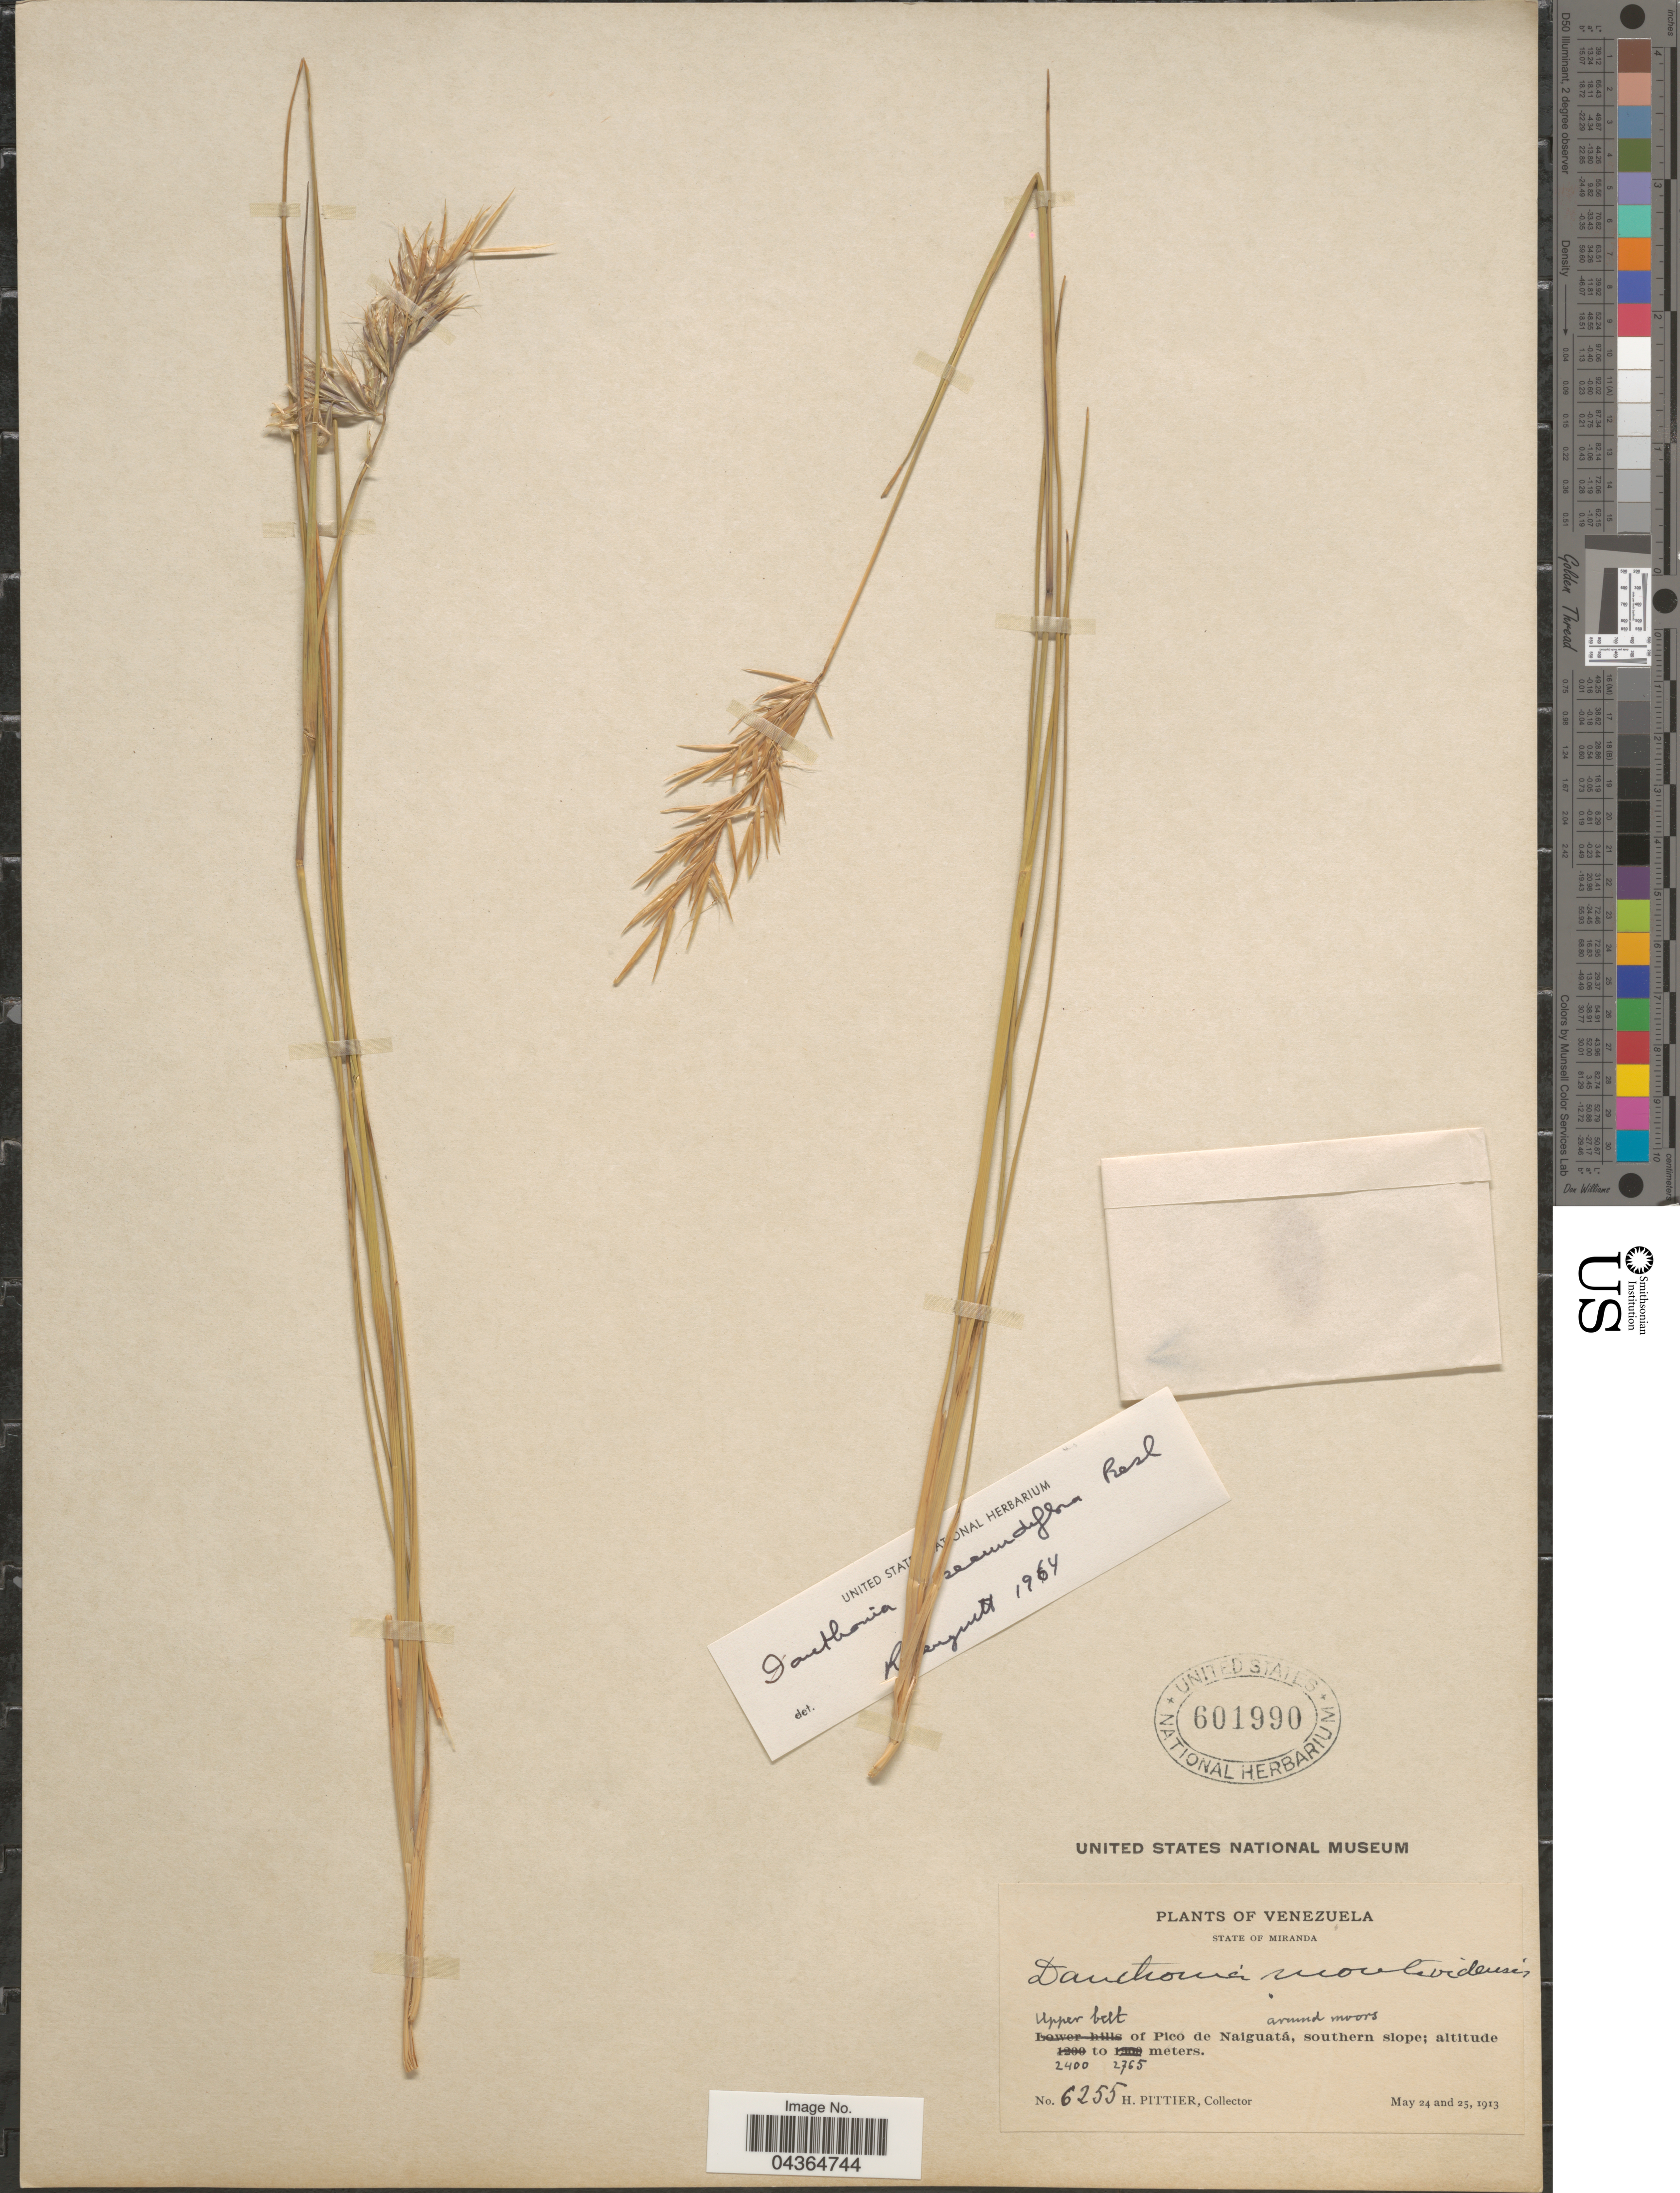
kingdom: Plantae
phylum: Tracheophyta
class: Liliopsida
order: Poales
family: Poaceae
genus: Danthonia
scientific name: Danthonia secundiflora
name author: J. Presl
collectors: H. F. Pittier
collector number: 6255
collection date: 1913-05-24/1913-05-25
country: Venezuela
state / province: Miranda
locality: Upper belt of Pico de Naiguatá, southern slope.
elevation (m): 2400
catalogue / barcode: US 601990